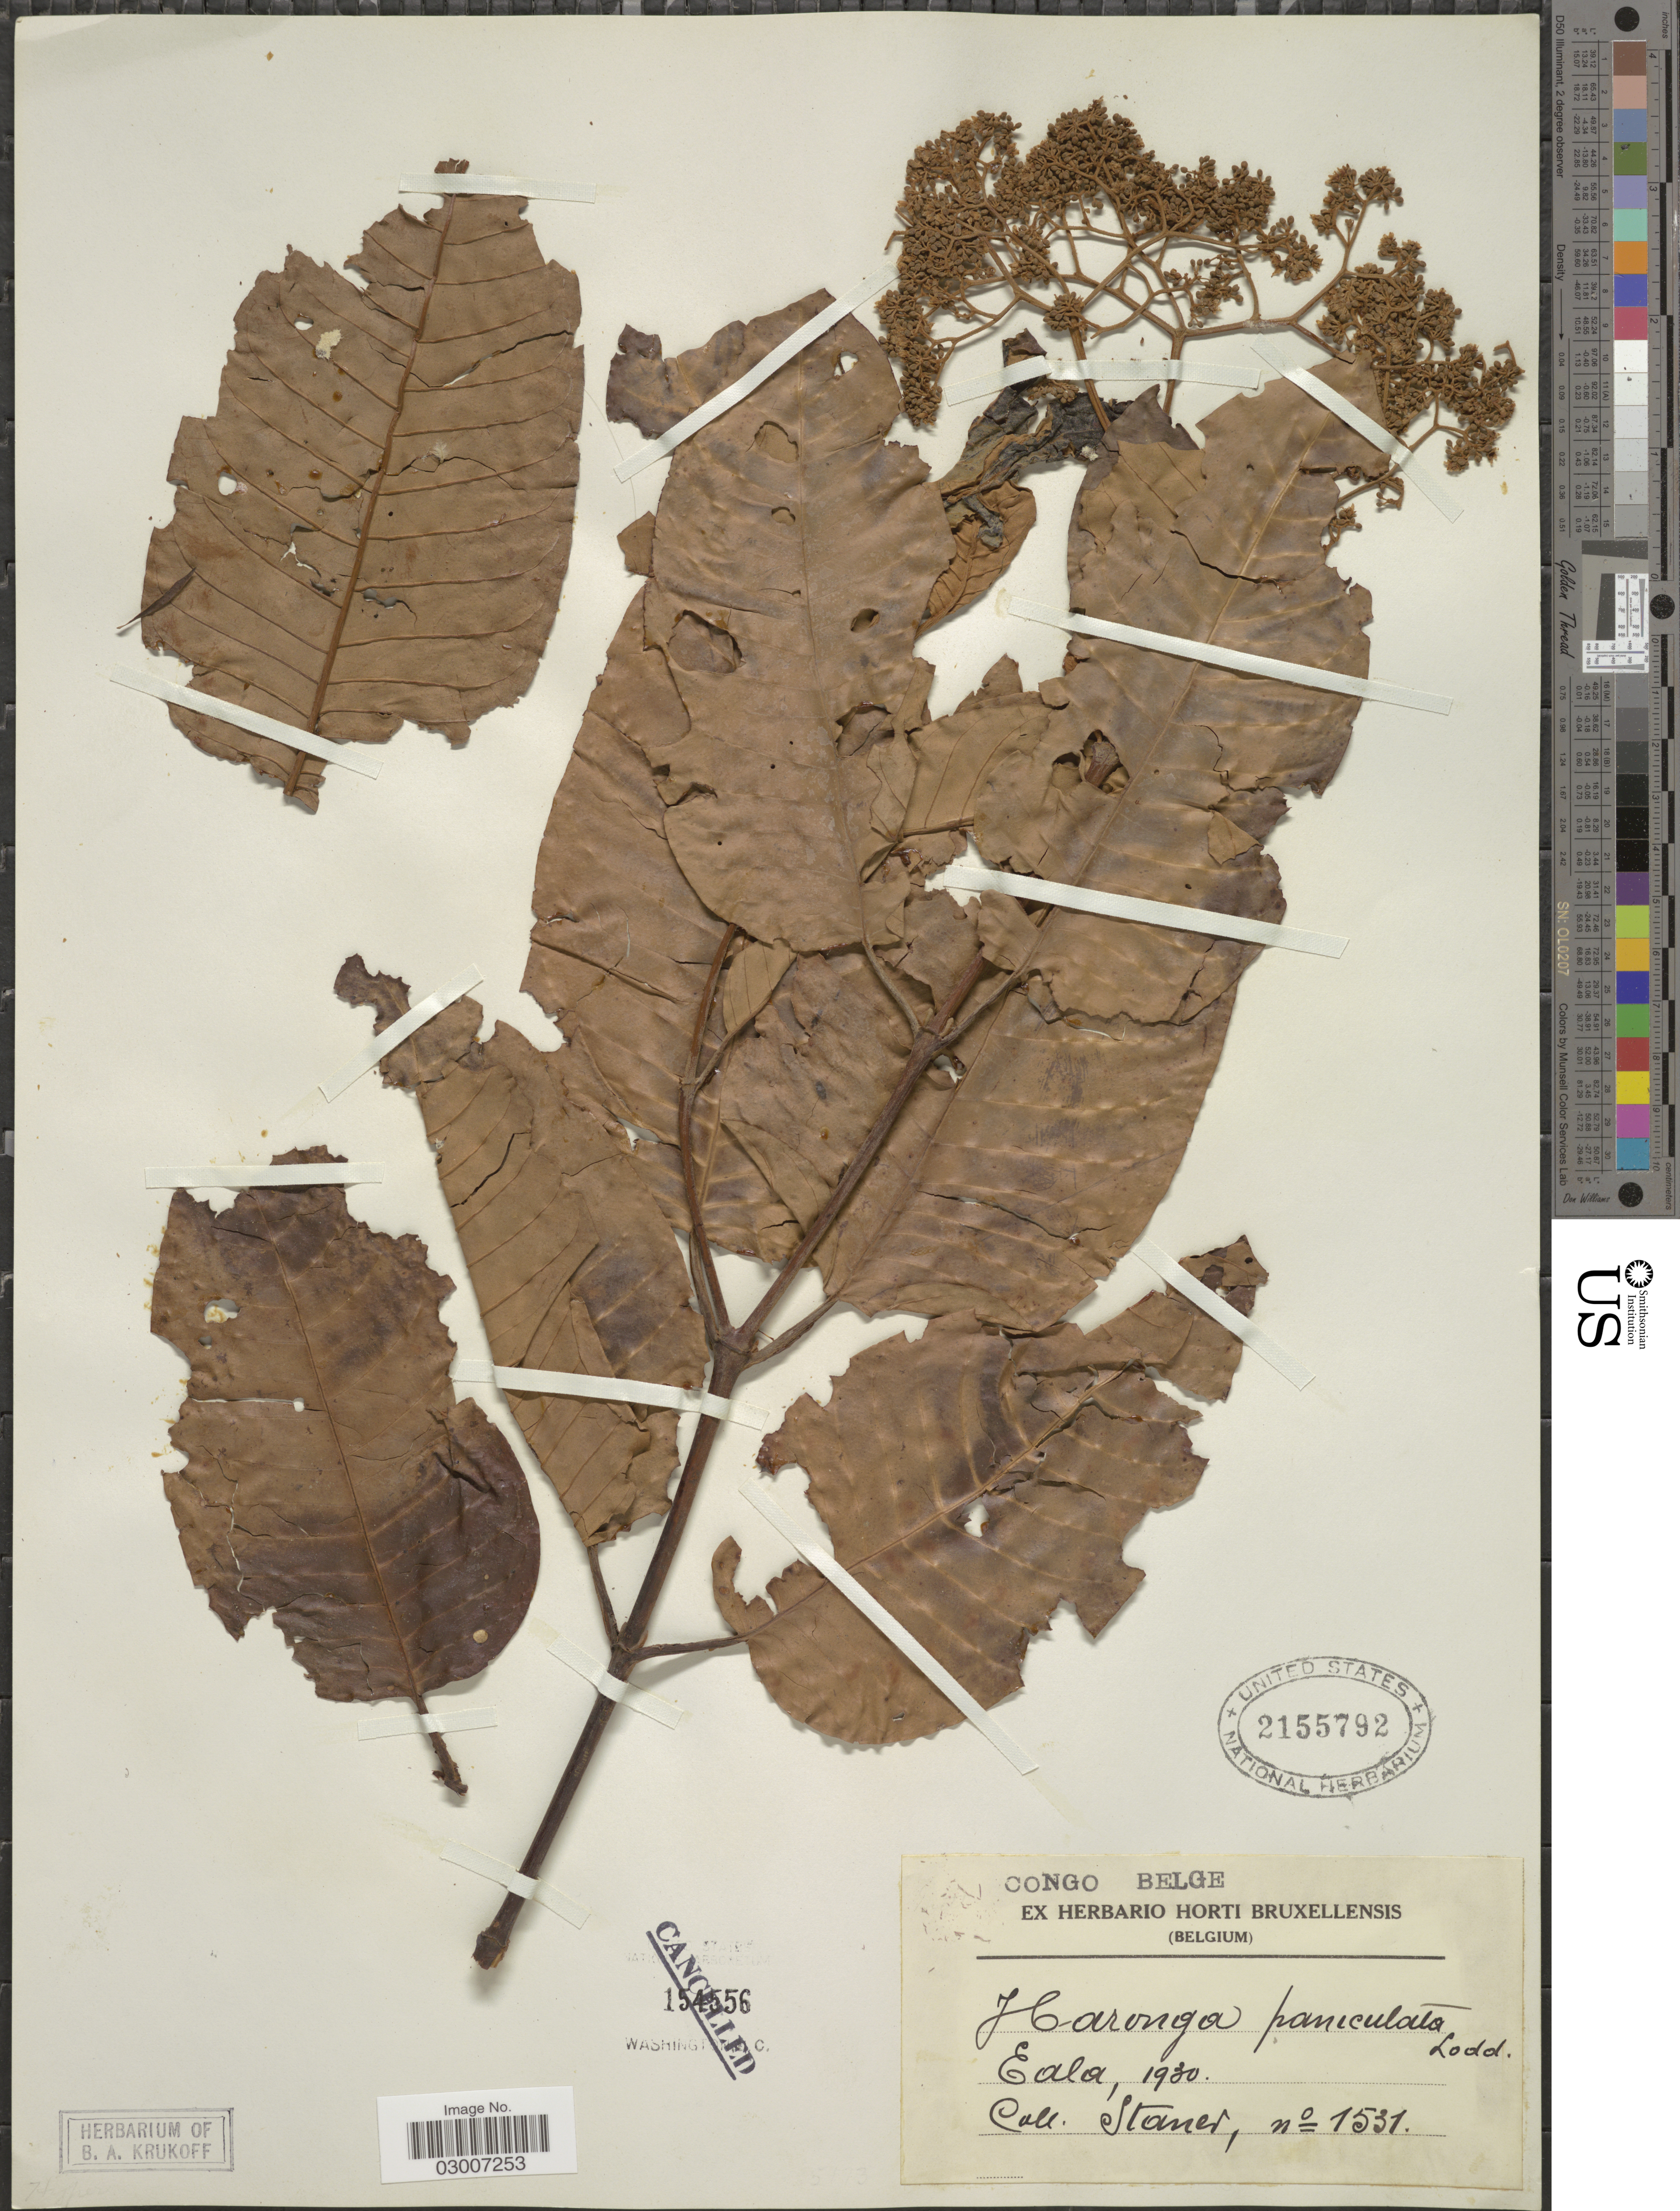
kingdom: Plantae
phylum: Tracheophyta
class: Magnoliopsida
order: Malpighiales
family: Hypericaceae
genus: Harungana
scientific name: Harungana madagascariensis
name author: Lam. ex Poir.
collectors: -. Staner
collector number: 1531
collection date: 1930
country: Congo, Democratic Republic of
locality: Eala.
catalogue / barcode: US 2155792